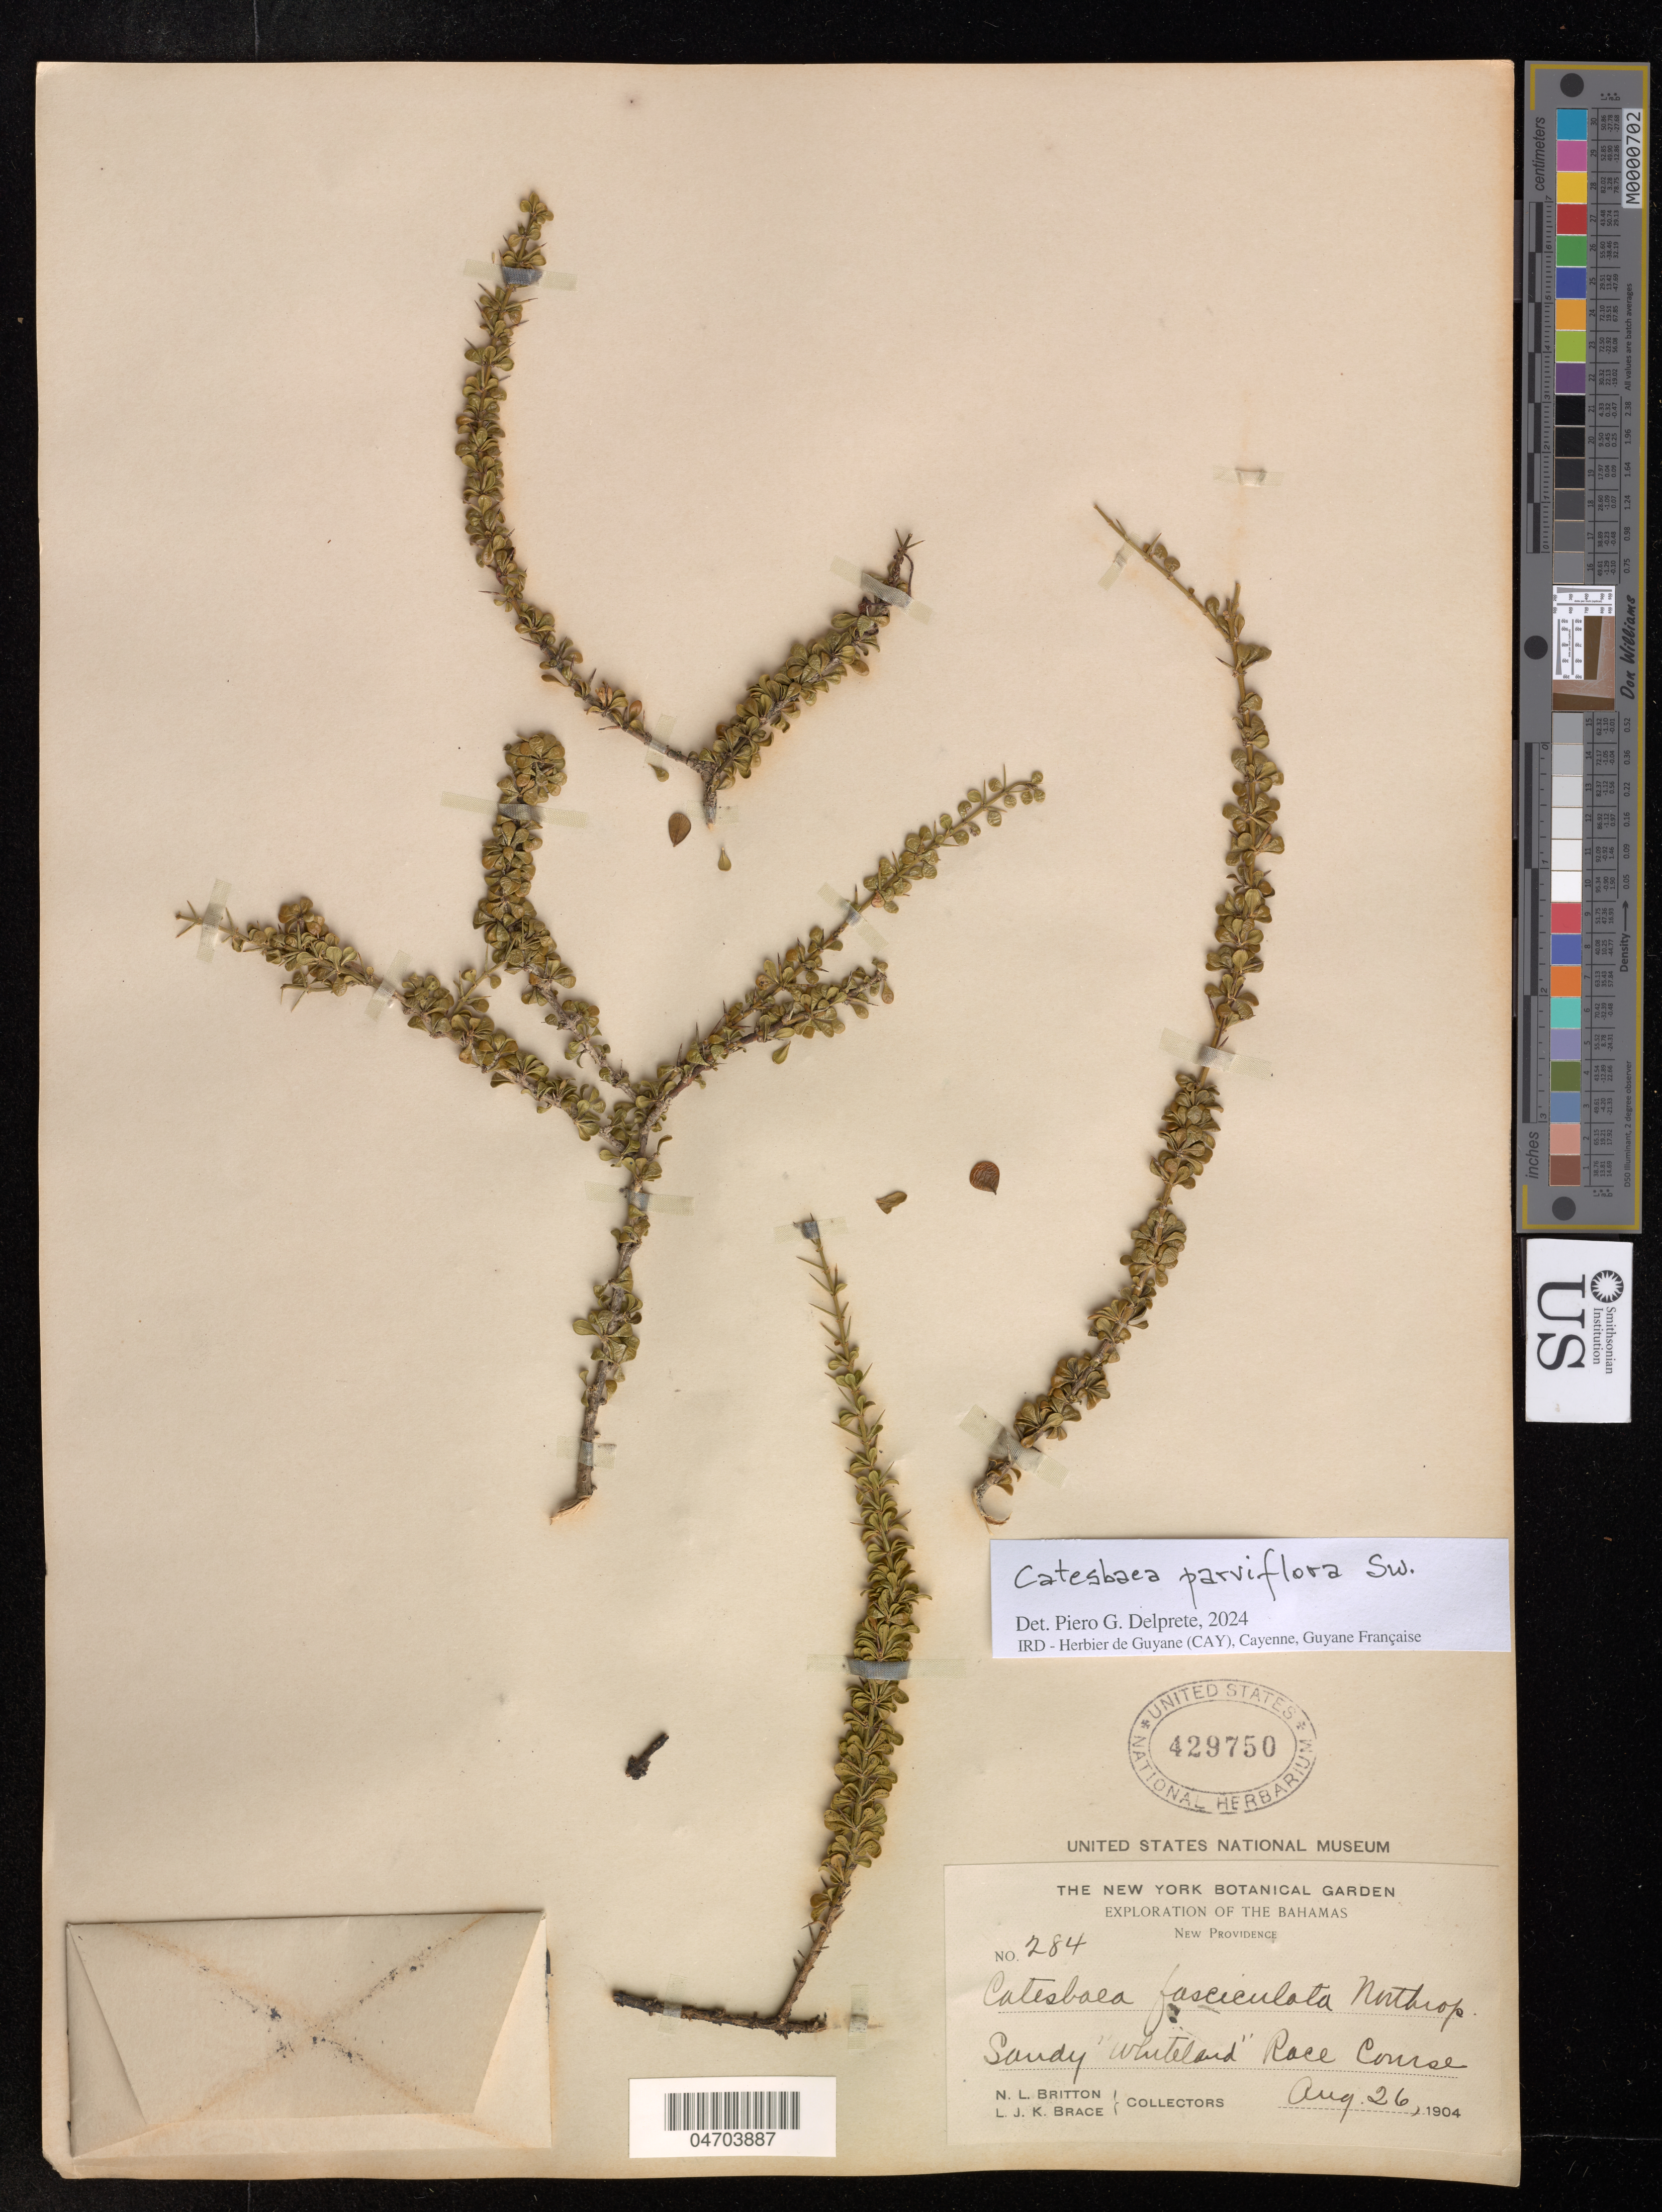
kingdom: Plantae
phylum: Tracheophyta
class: Magnoliopsida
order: Gentianales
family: Rubiaceae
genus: Catesbaea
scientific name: Catesbaea fasciculata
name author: Northr.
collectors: L. J. K. Brace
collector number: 284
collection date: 1904-08-26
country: Bahamas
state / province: New Providence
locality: Sandy whiteland Race Course.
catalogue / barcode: US 429750